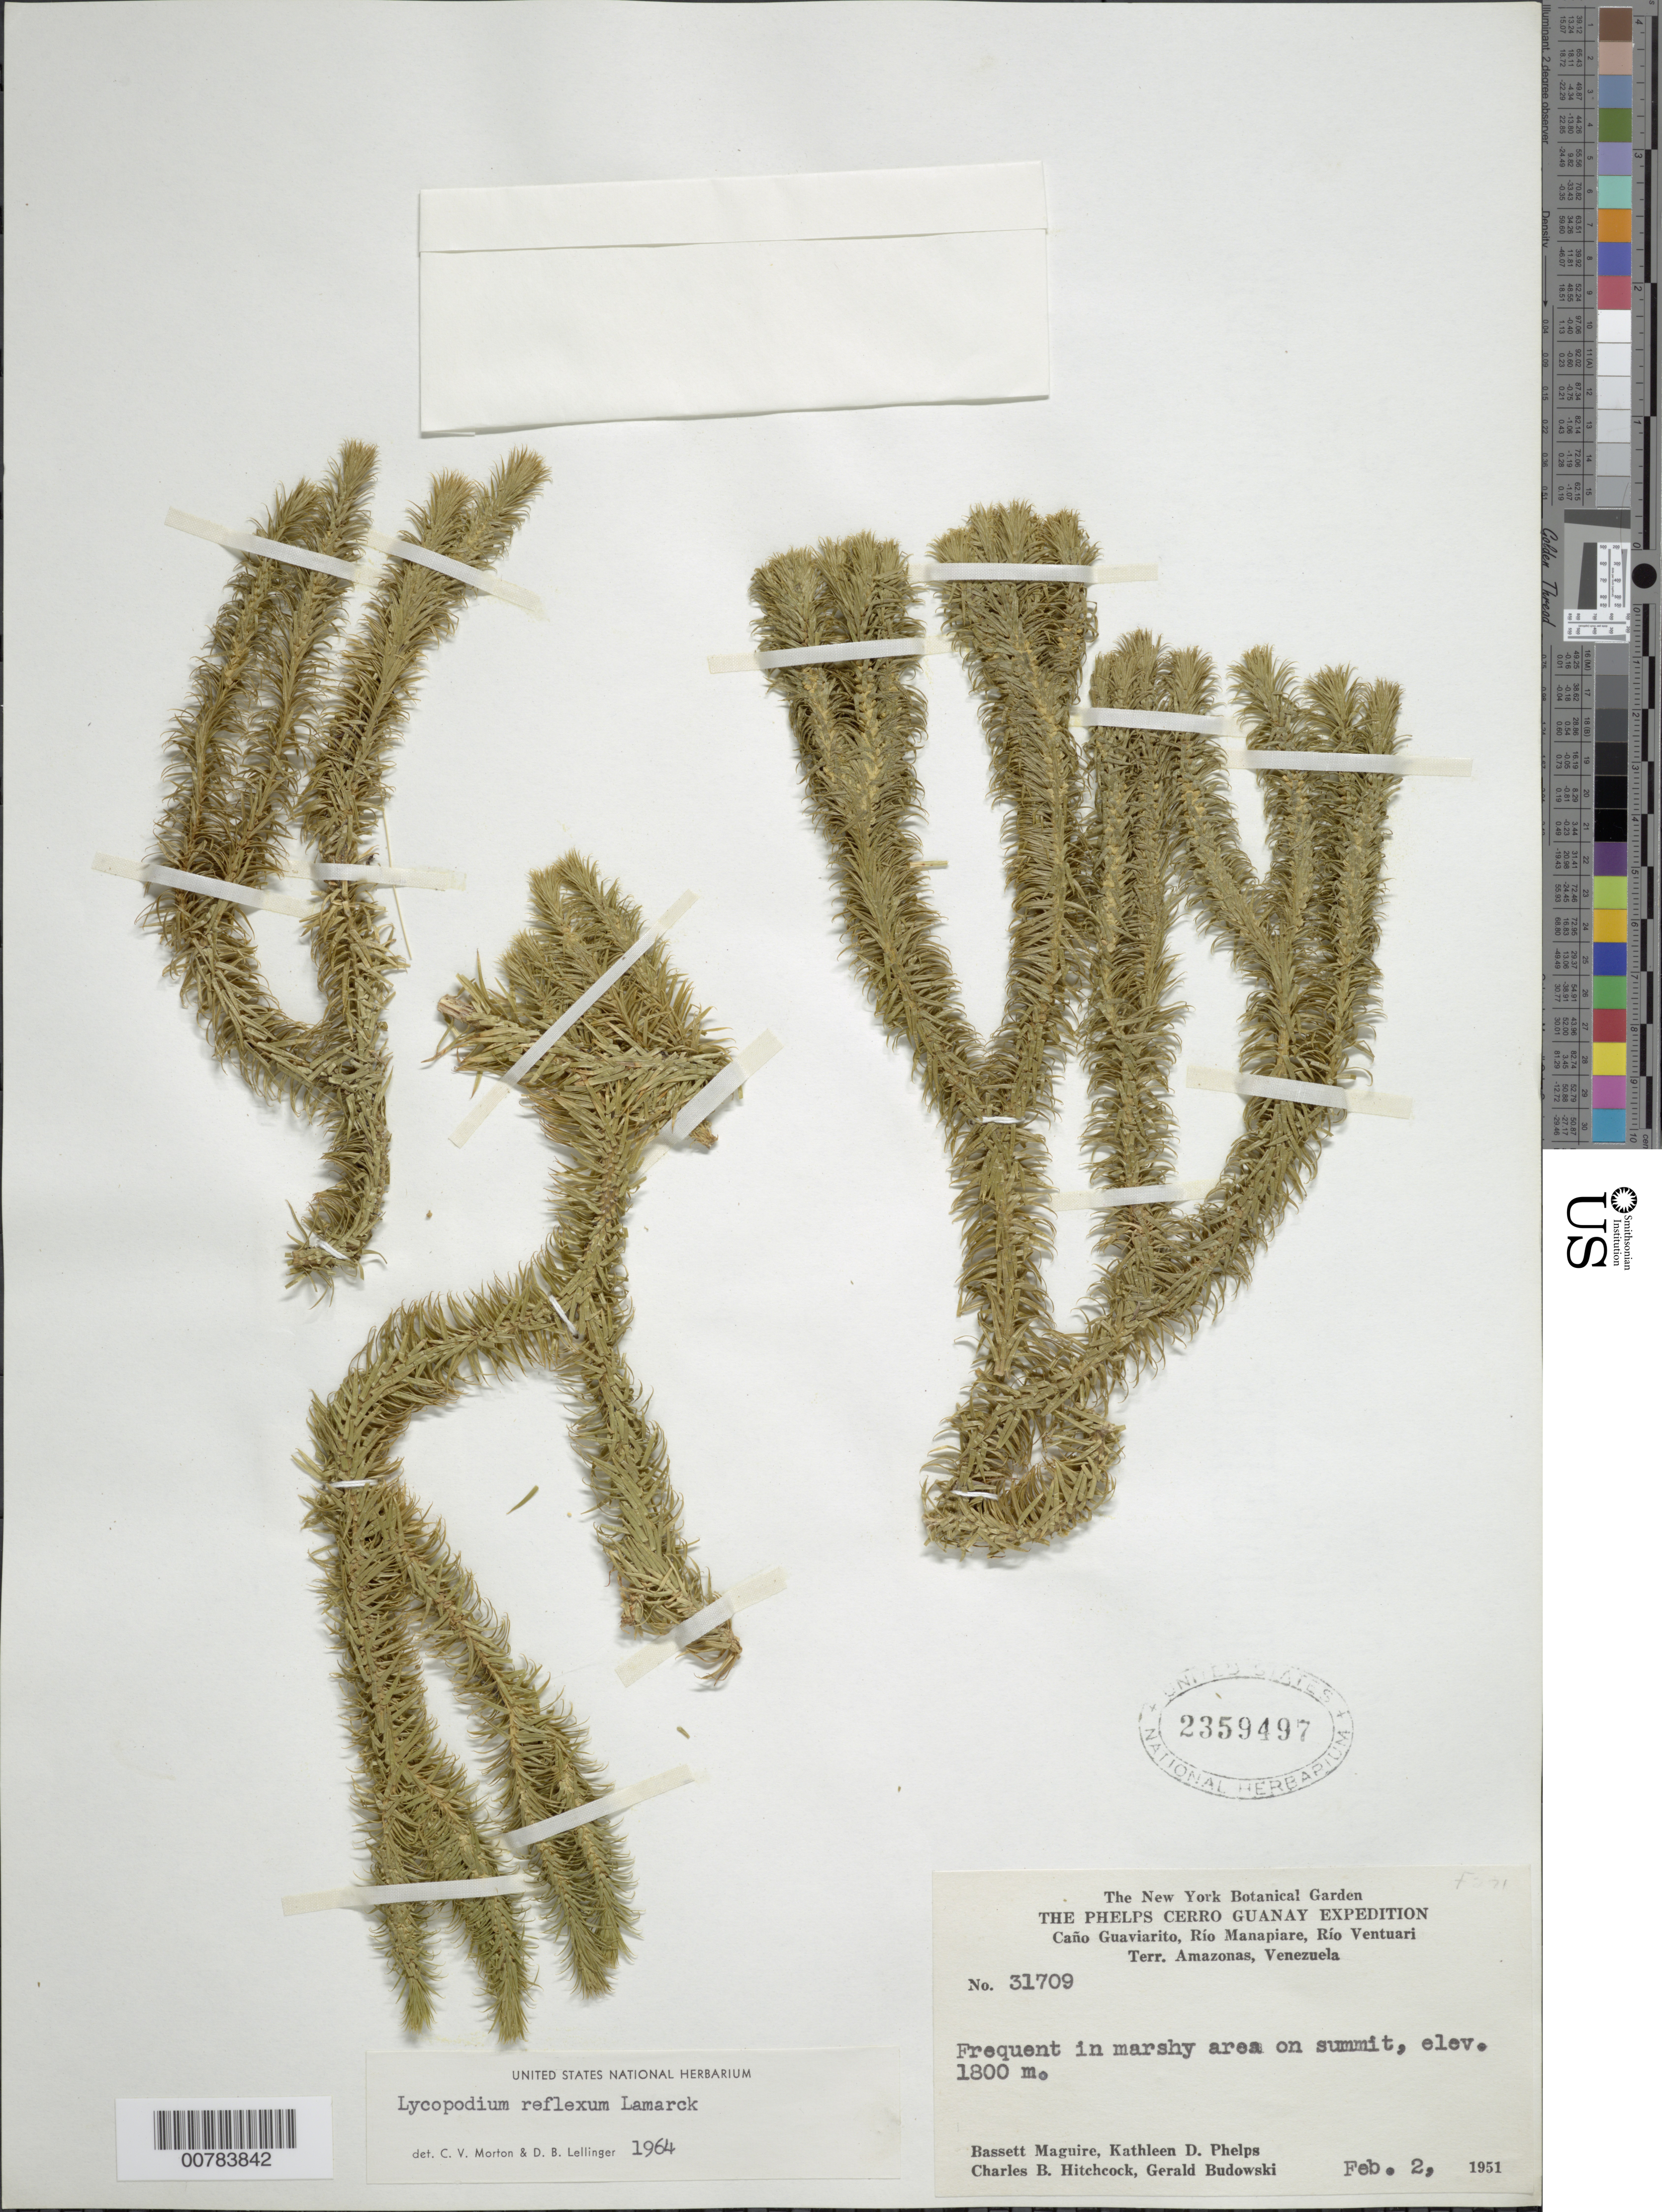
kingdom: Plantae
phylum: Tracheophyta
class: Lycopodiopsida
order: Lycopodiales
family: Lycopodiaceae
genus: Phlegmariurus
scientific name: Phlegmariurus reflexus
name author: (Lam.) B. Øllg.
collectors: B. Maguire, K. D. Phelps, C. B. Hitchcock & G. Budowski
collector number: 31709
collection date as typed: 2-Feb-51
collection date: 1951-02-02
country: Venezuela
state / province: Amazonas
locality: Caño Guaviarito, Río Manapiare, Río Ventuari, Cerro Guanay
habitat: Marshy area on summit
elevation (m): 1800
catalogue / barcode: US 2359497